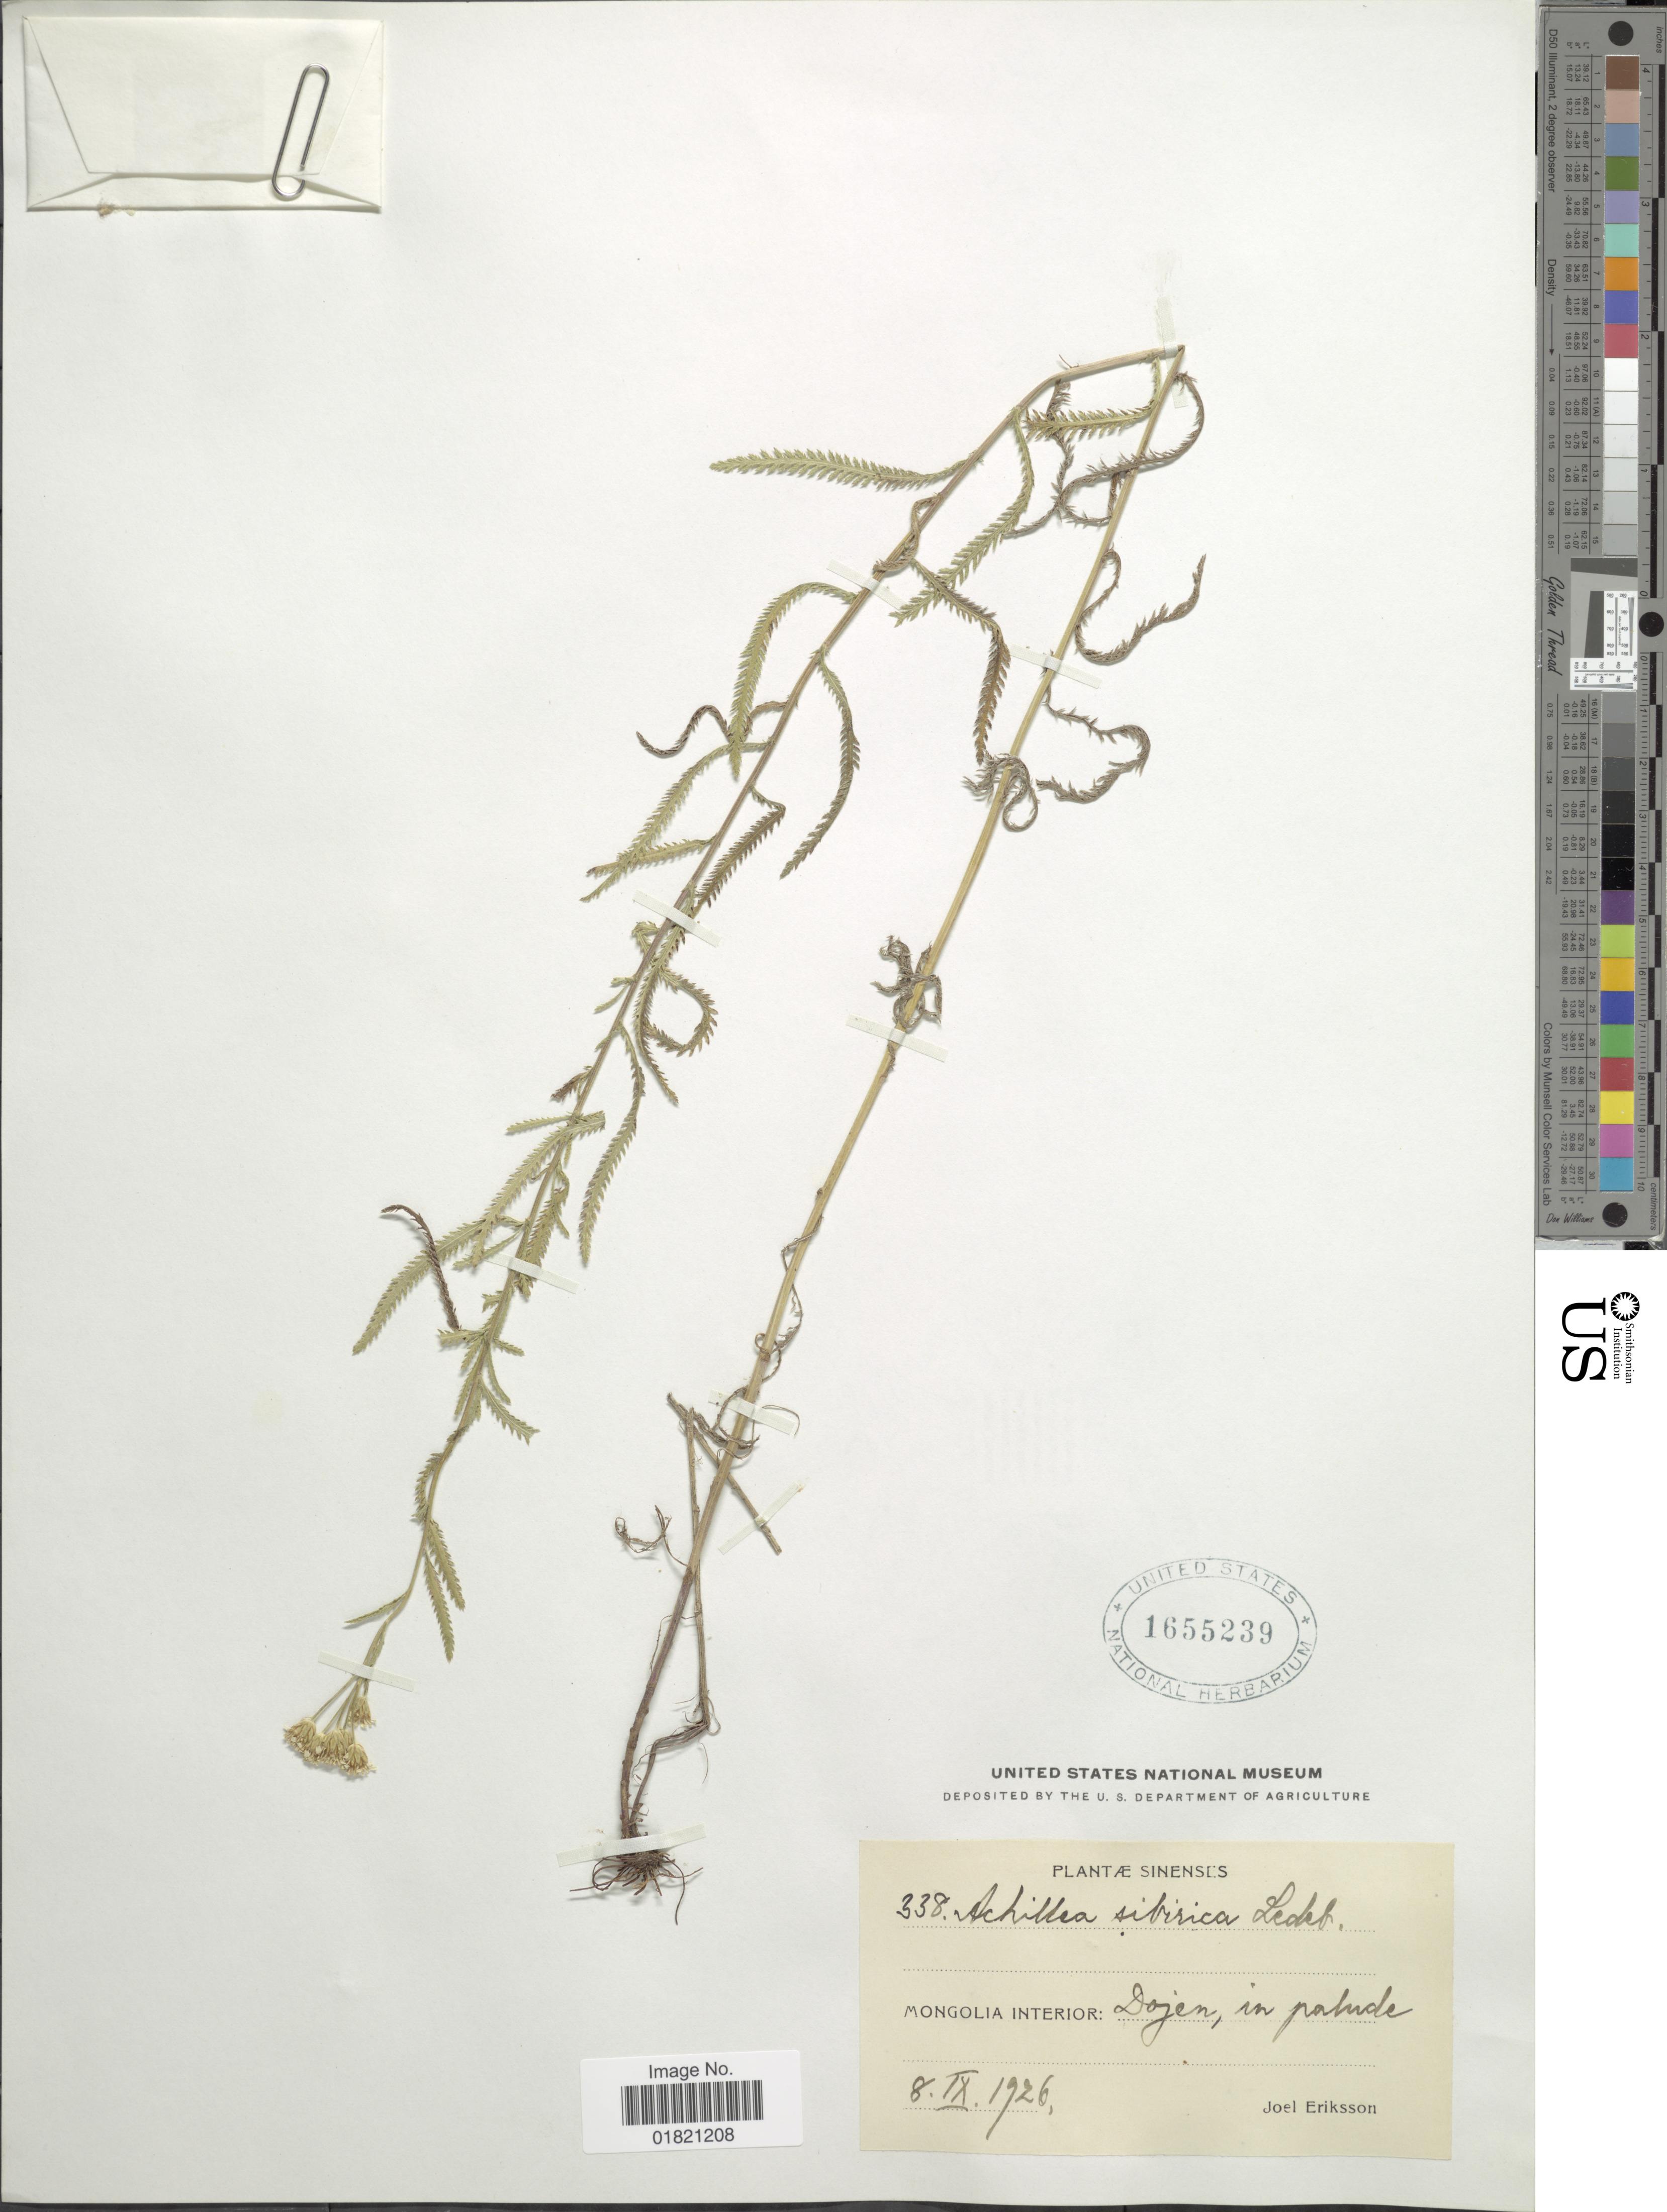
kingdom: Plantae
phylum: Tracheophyta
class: Magnoliopsida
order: Asterales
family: Asteraceae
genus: Achillea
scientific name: Achillea sibirica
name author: Ledeb.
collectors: J. Eriksson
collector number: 338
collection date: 1926-09-08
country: China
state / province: Nei Monggol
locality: Sinenses. Mongolia Interior: Dojen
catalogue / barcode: US 1655239